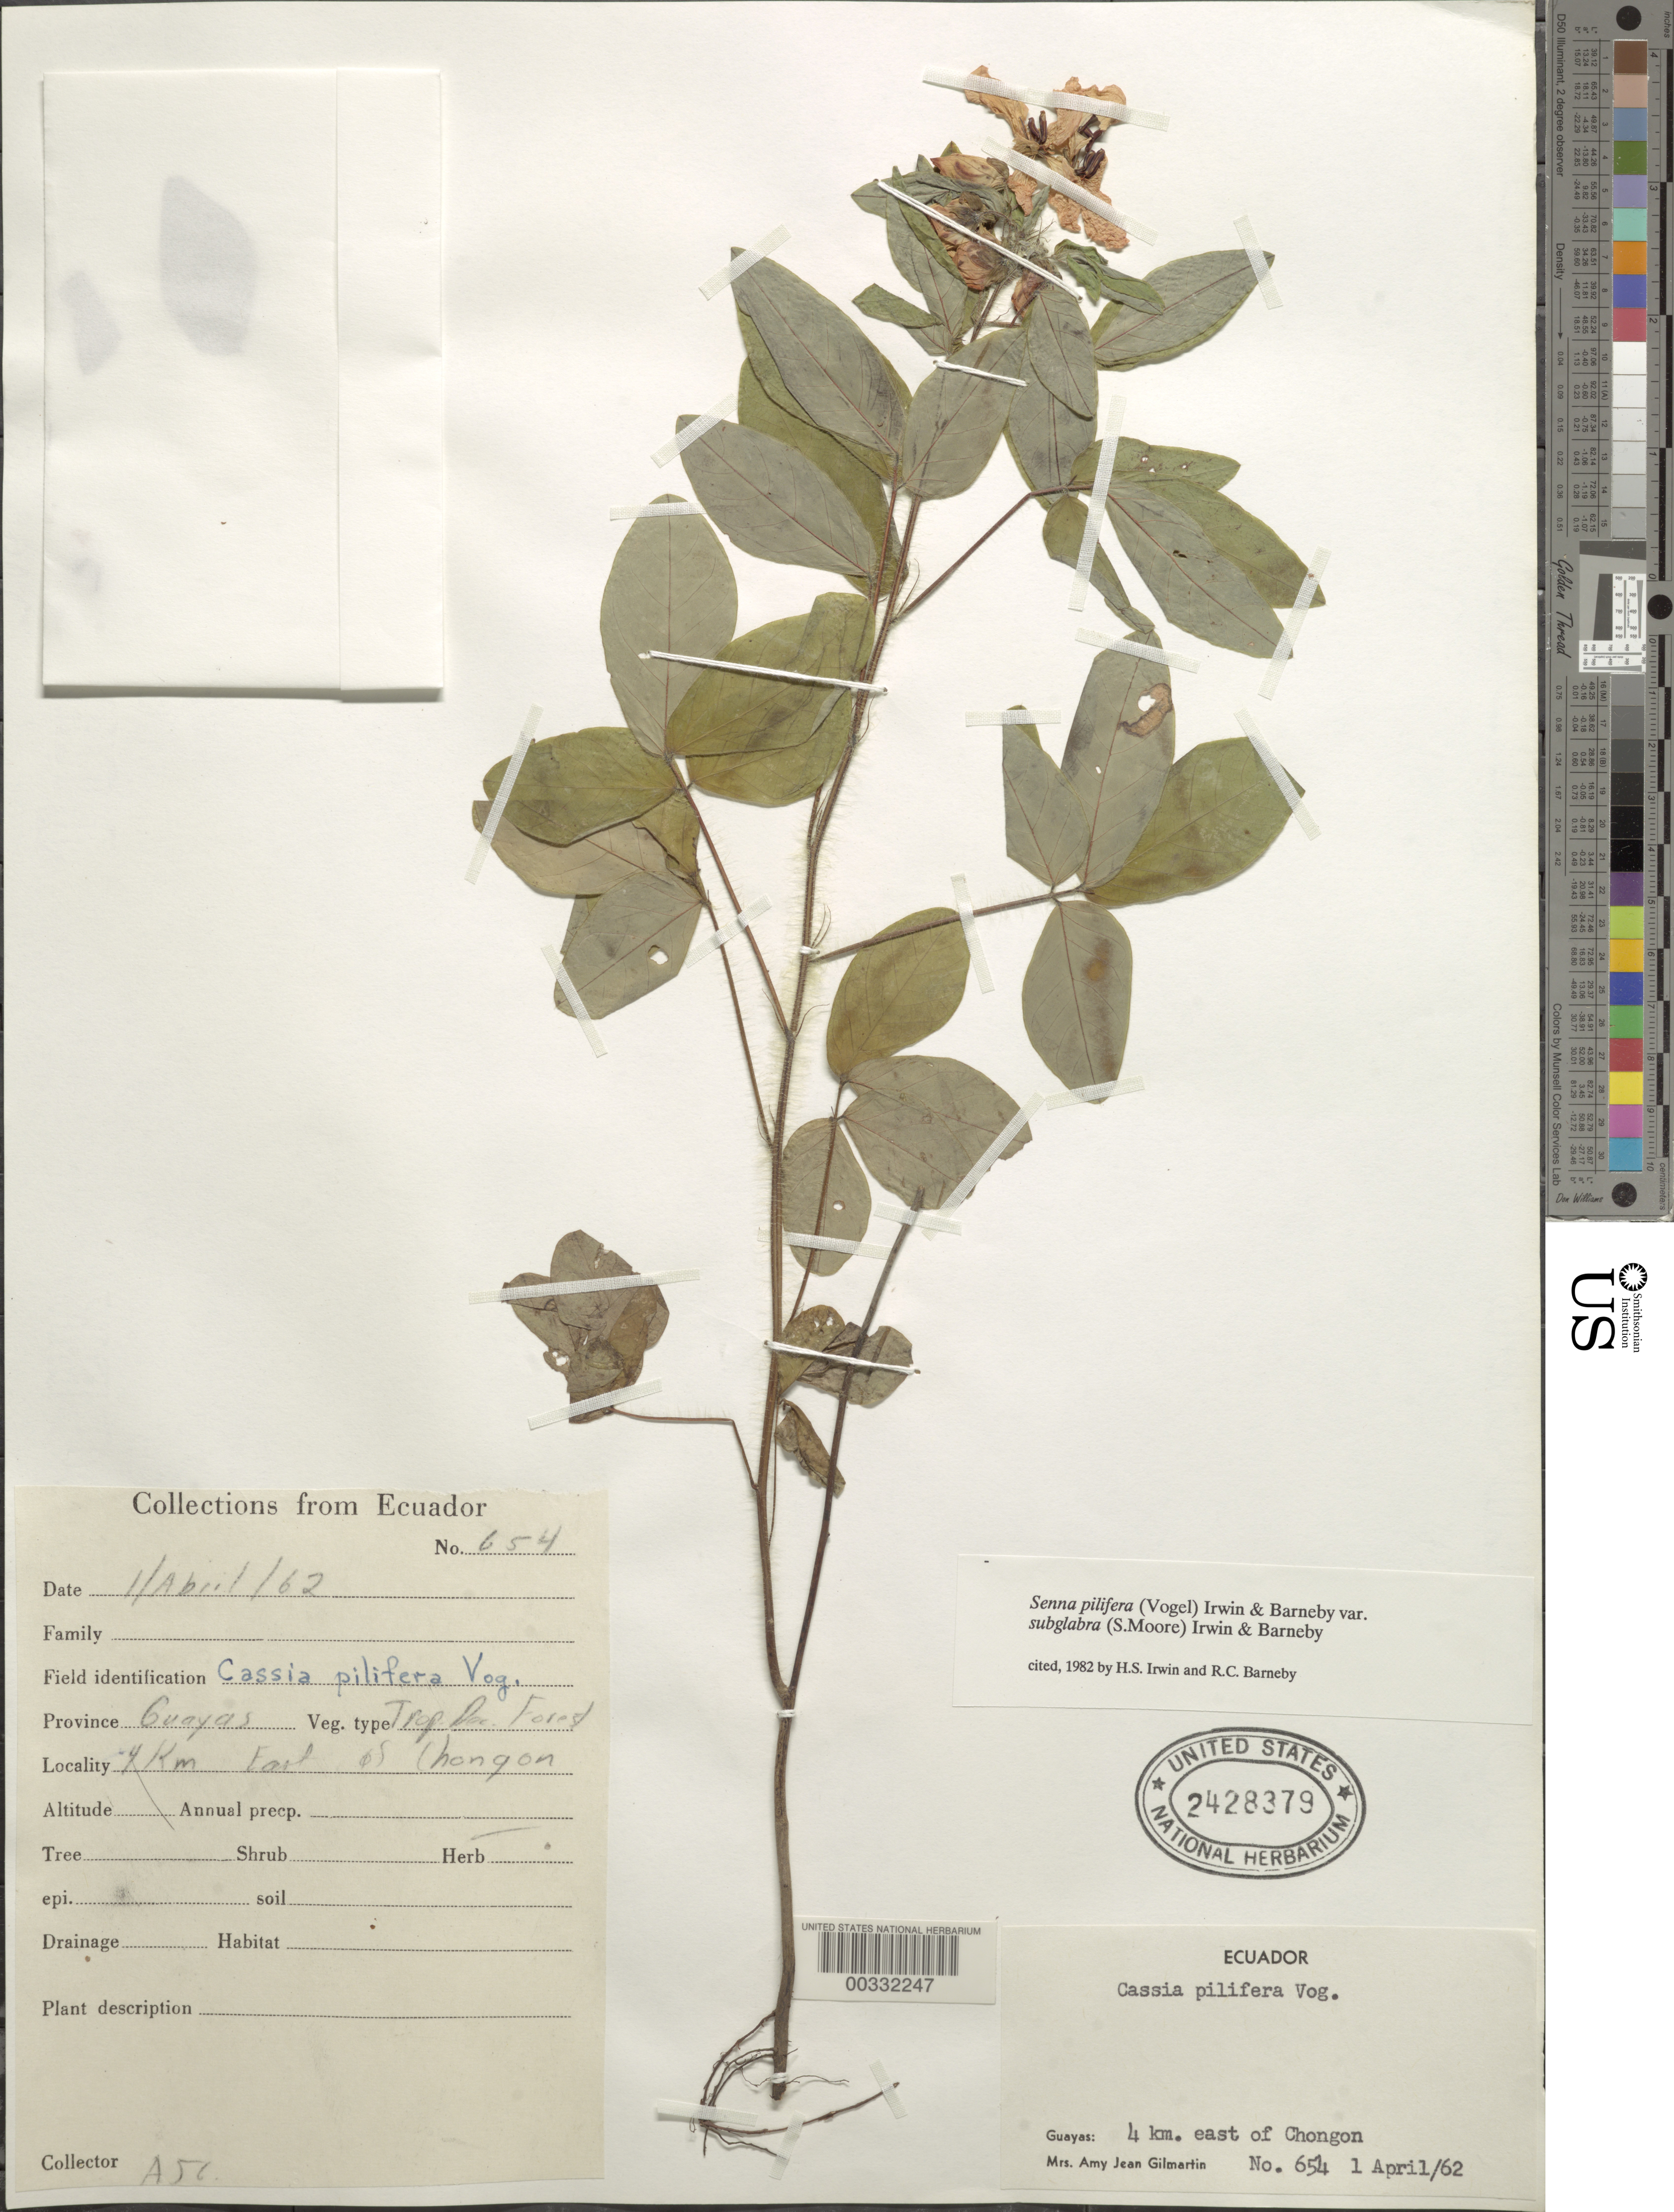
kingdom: Plantae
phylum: Tracheophyta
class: Magnoliopsida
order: Fabales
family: Fabaceae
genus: Senna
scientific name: Senna pilifera var. subglabra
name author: (S. Moore) H.S. Irwin & Barneby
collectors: A. J. Gilmartin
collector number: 654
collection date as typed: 01 Apr 1962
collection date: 1962-04-01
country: Ecuador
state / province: Guayas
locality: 4 km E of Chongon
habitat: Tropical deciduous forest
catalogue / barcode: US 2428379